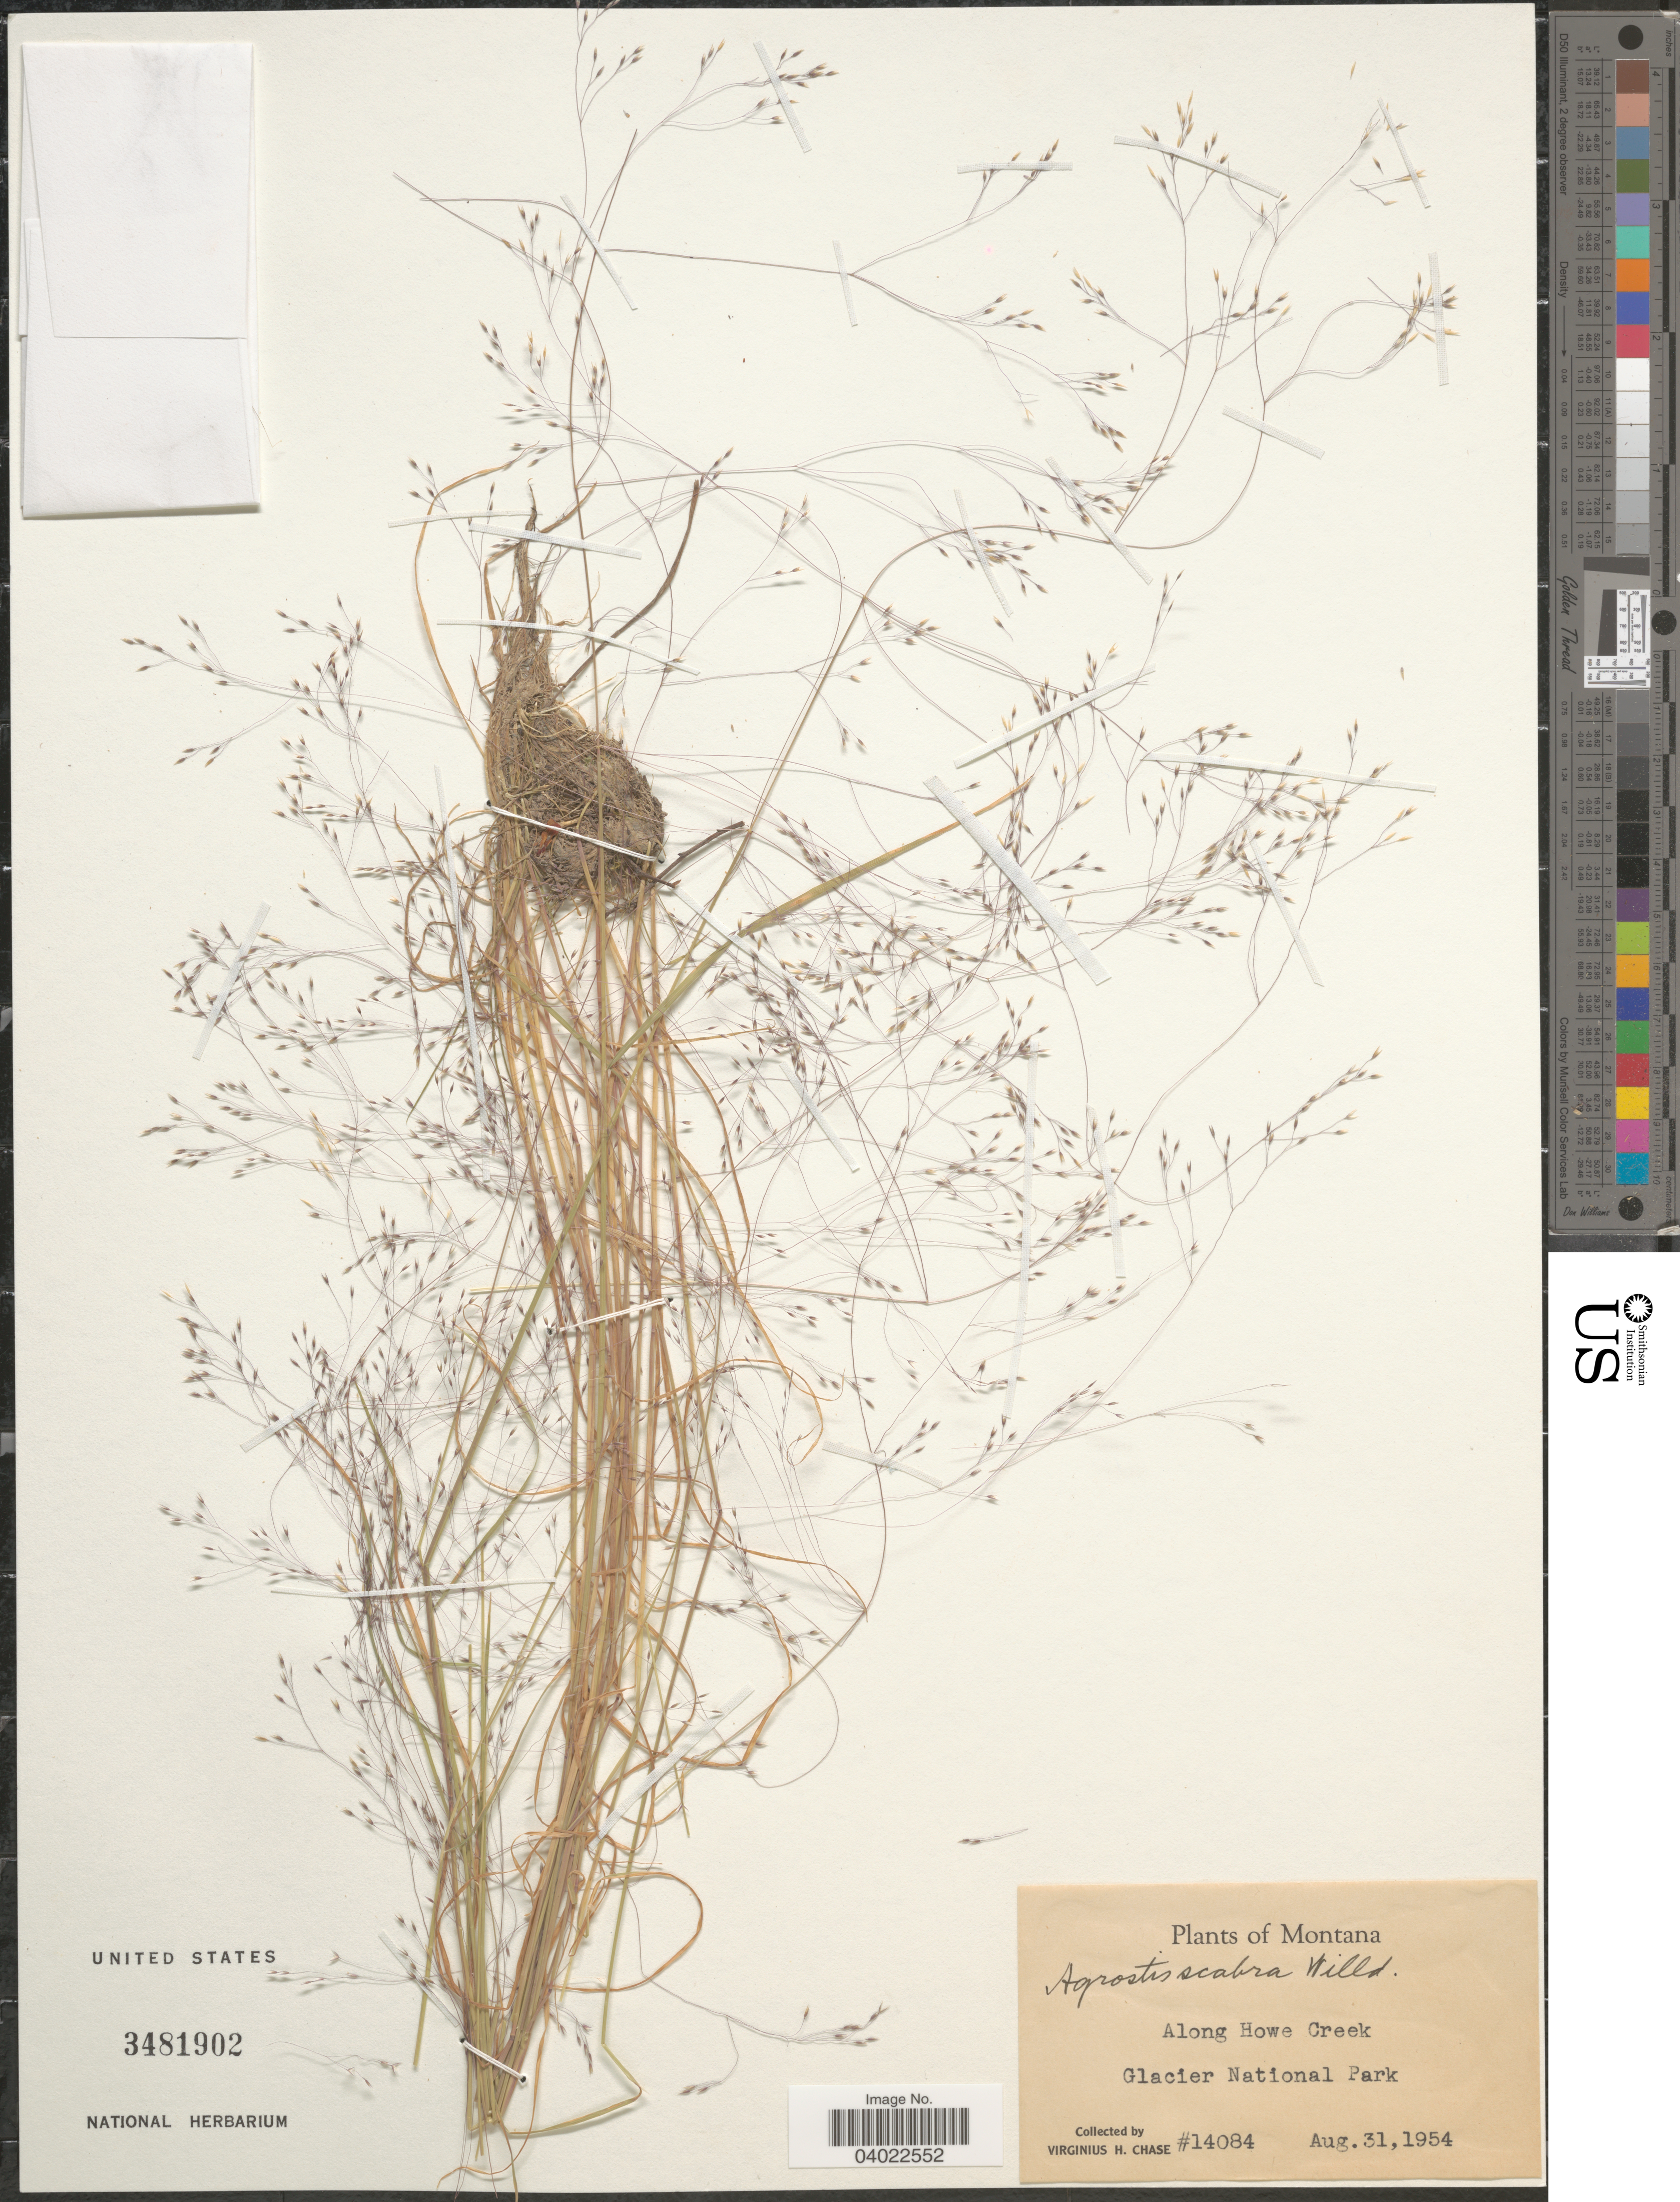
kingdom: Plantae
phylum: Tracheophyta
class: Liliopsida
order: Poales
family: Poaceae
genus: Agrostis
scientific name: Agrostis scabra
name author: Willd.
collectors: V. H. Chase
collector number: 14084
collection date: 1954-08-31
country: United States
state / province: Montana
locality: Along Howe Creek. Glacier National Park.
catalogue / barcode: US 3481902